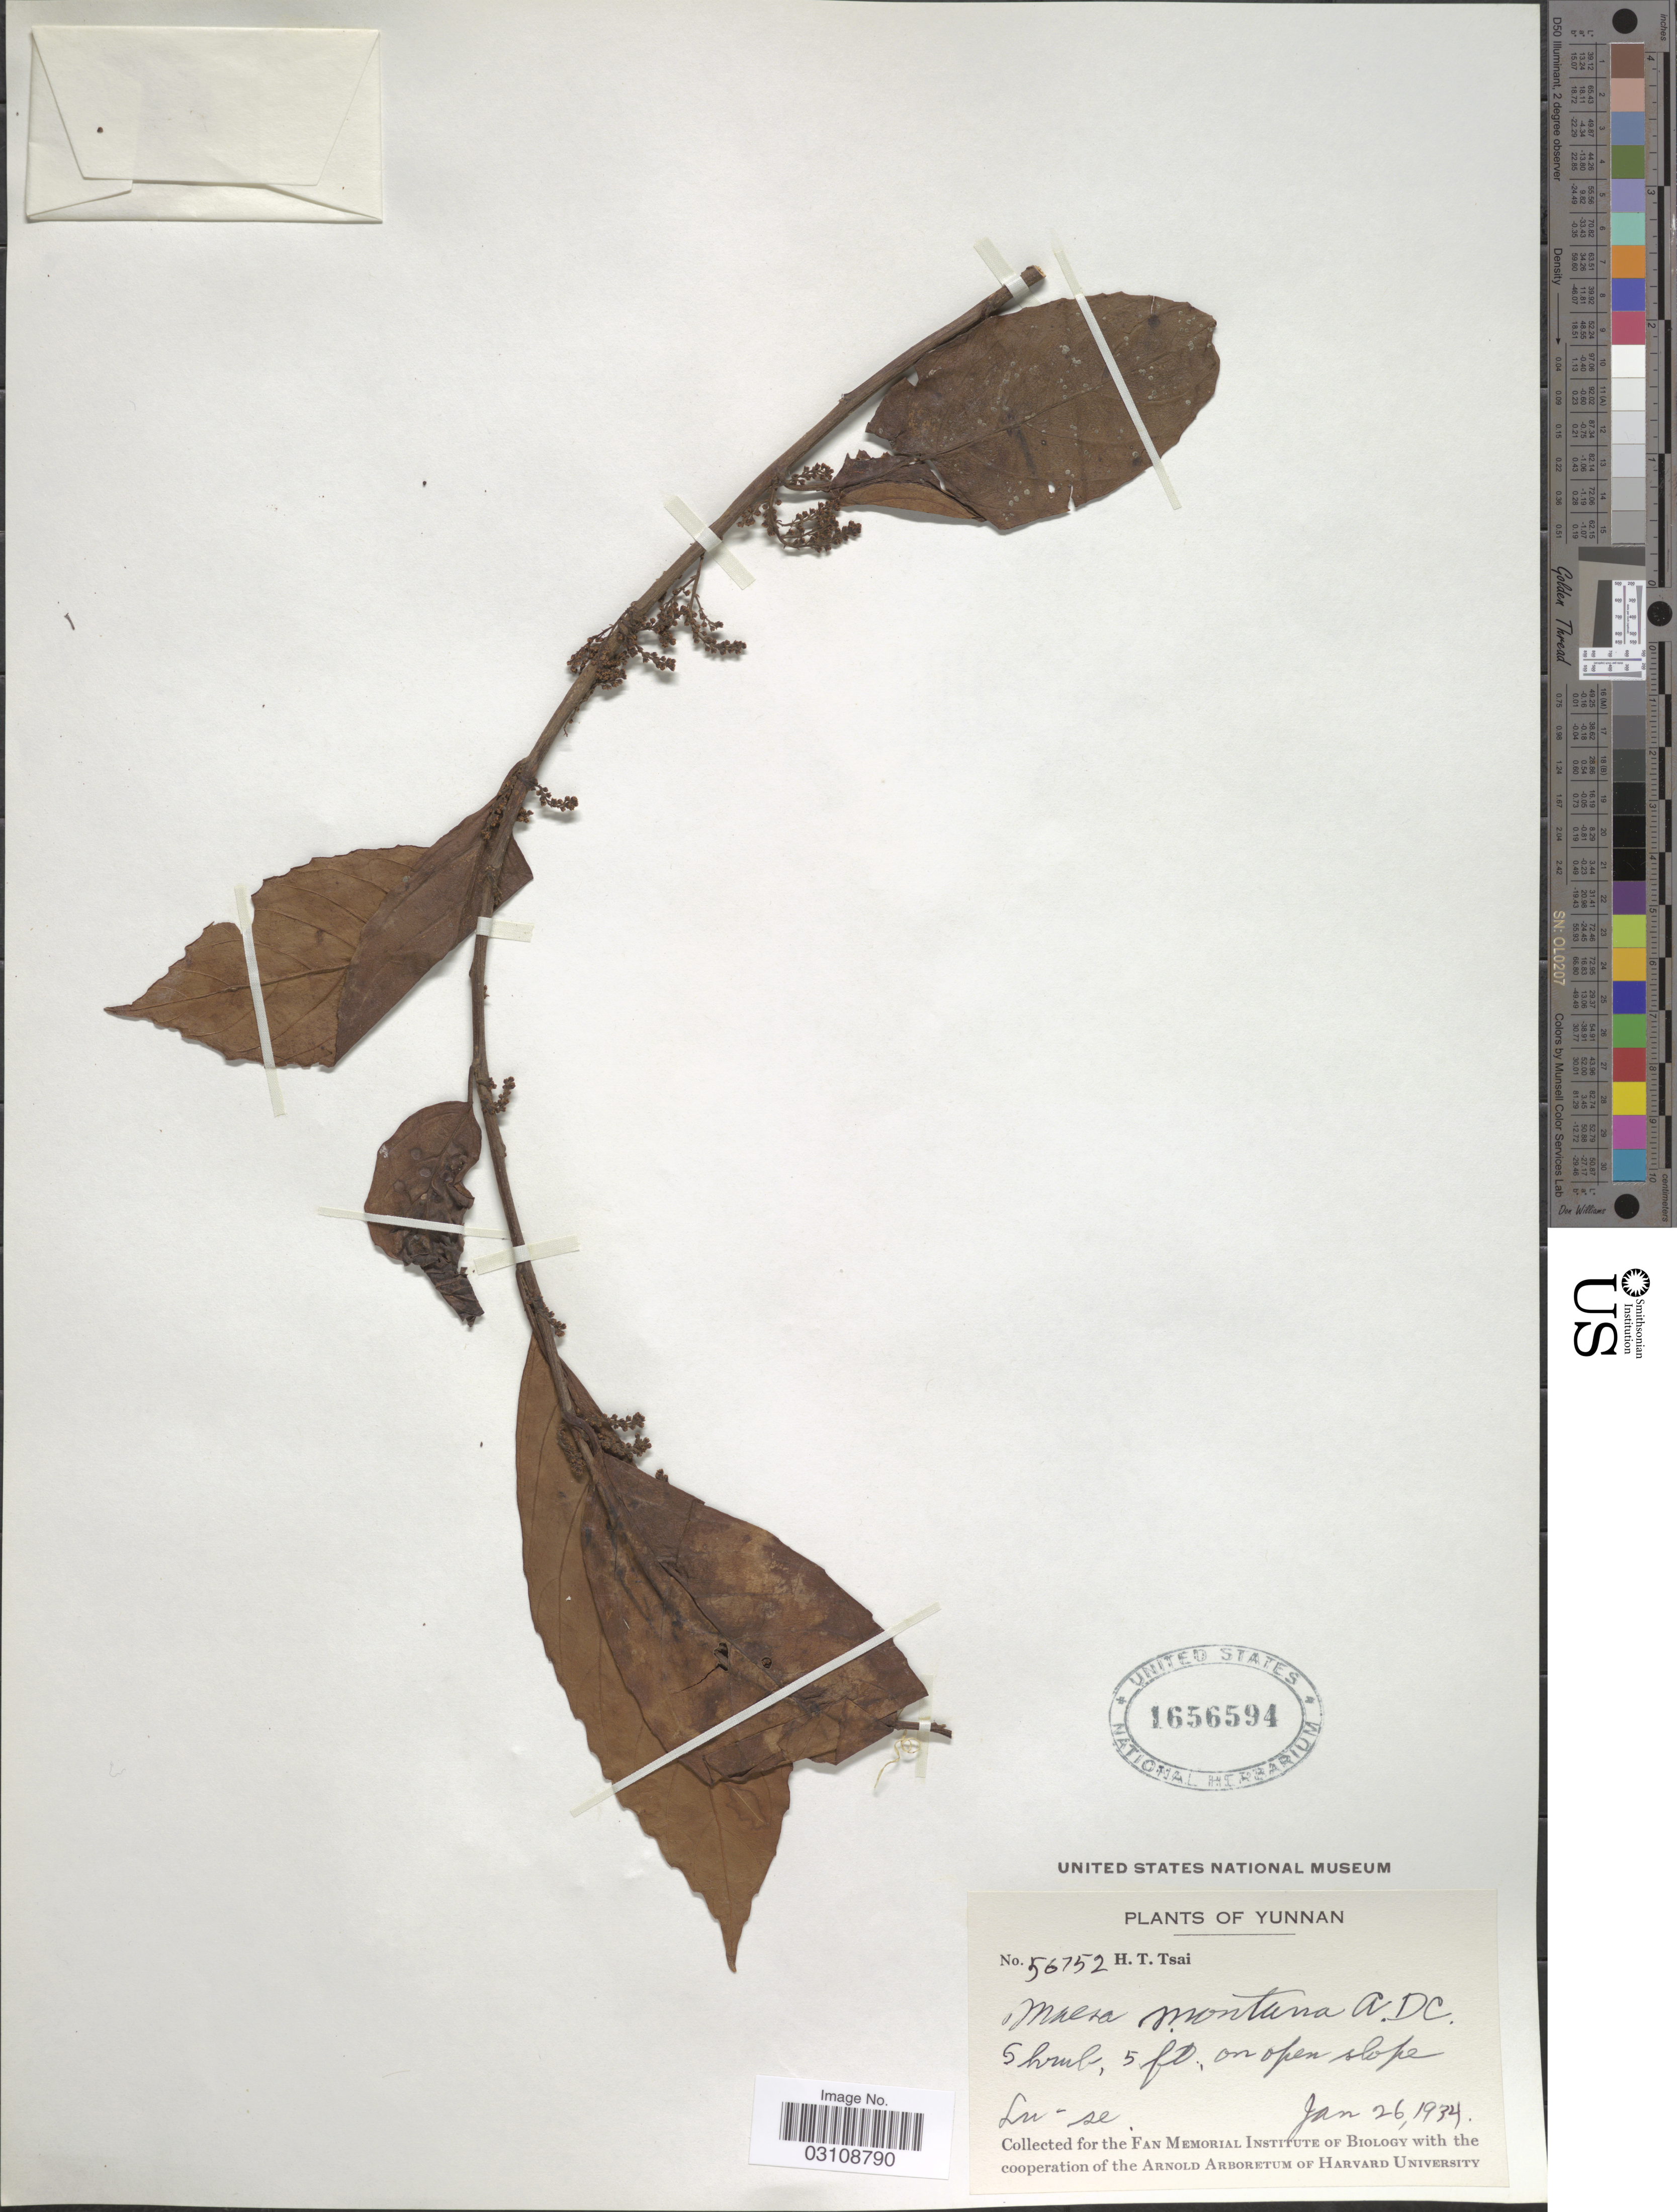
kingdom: Plantae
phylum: Tracheophyta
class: Magnoliopsida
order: Ericales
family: Primulaceae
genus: Maesa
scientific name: Maesa montana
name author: A. DC.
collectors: H. Tsai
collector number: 56752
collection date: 1934-01-26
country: China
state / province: Yunnan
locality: Lu-se.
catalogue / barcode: US 1656594